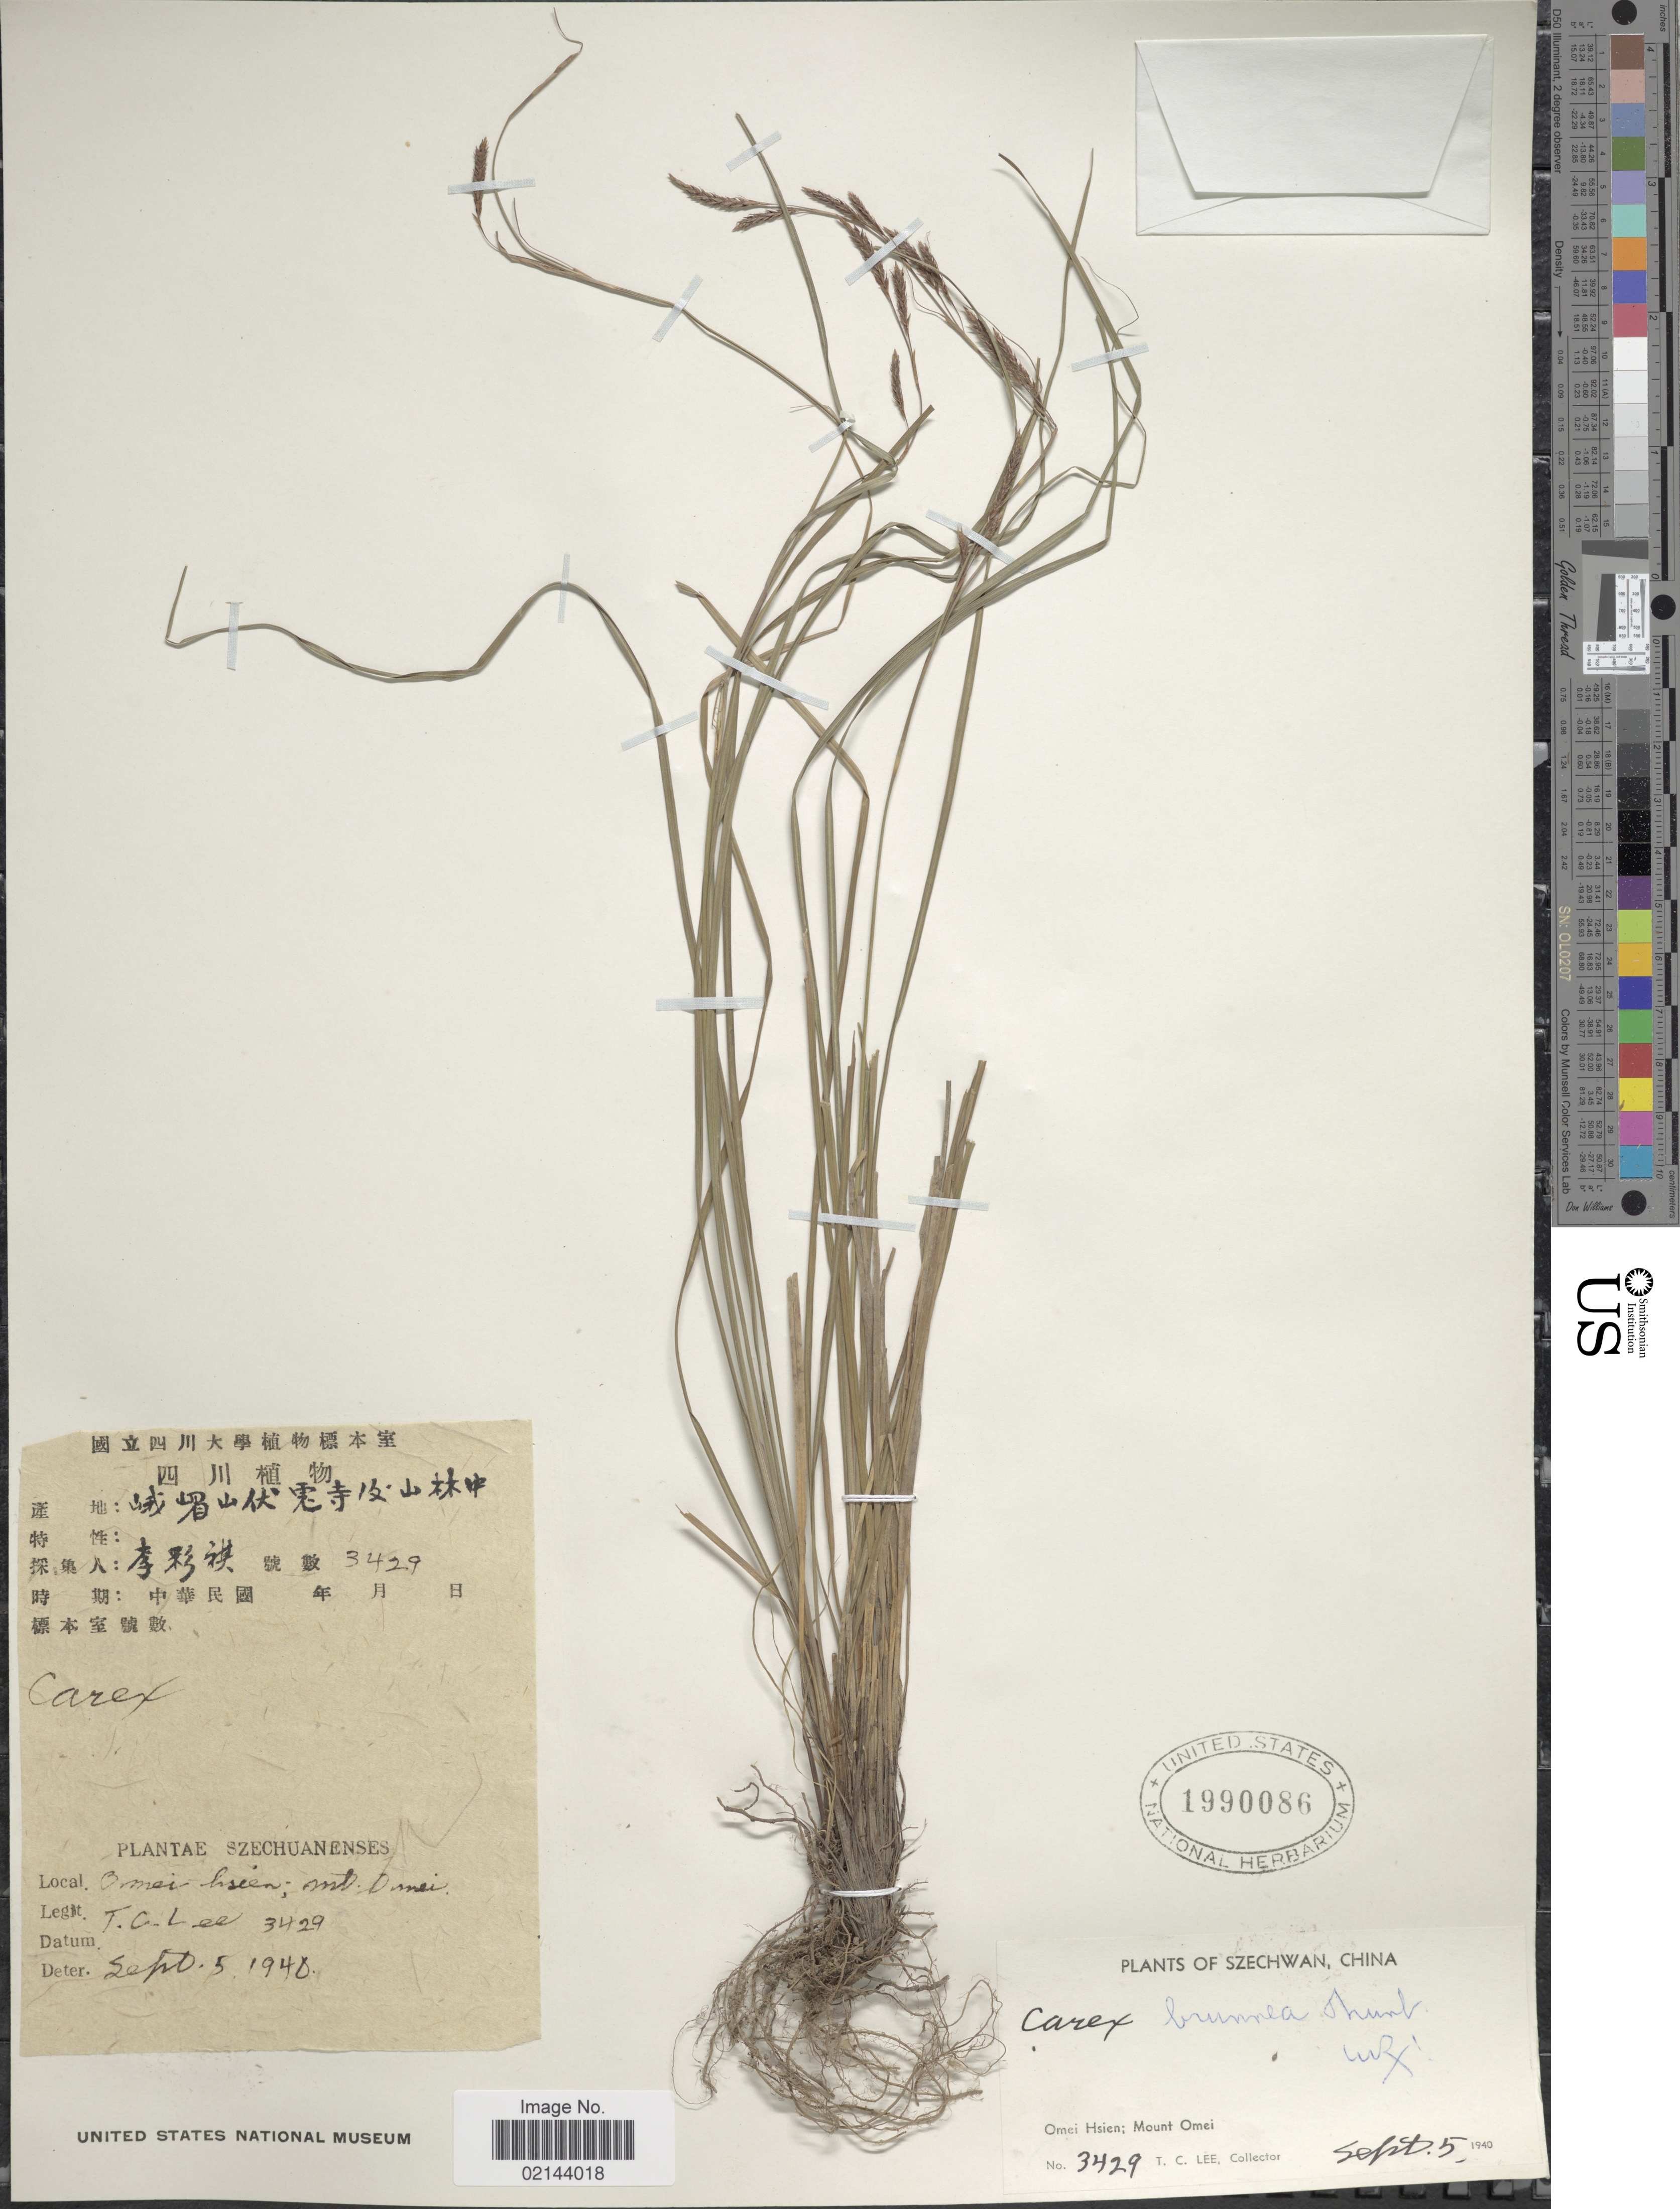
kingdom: Plantae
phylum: Tracheophyta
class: Liliopsida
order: Poales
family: Cyperaceae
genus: Carex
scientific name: Carex brunnea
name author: Thunb.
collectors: T. Lee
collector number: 3429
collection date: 1940-09-05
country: China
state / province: Sichuan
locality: Szechwan, Omei Hsien, Mount Omei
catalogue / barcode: US 1990086